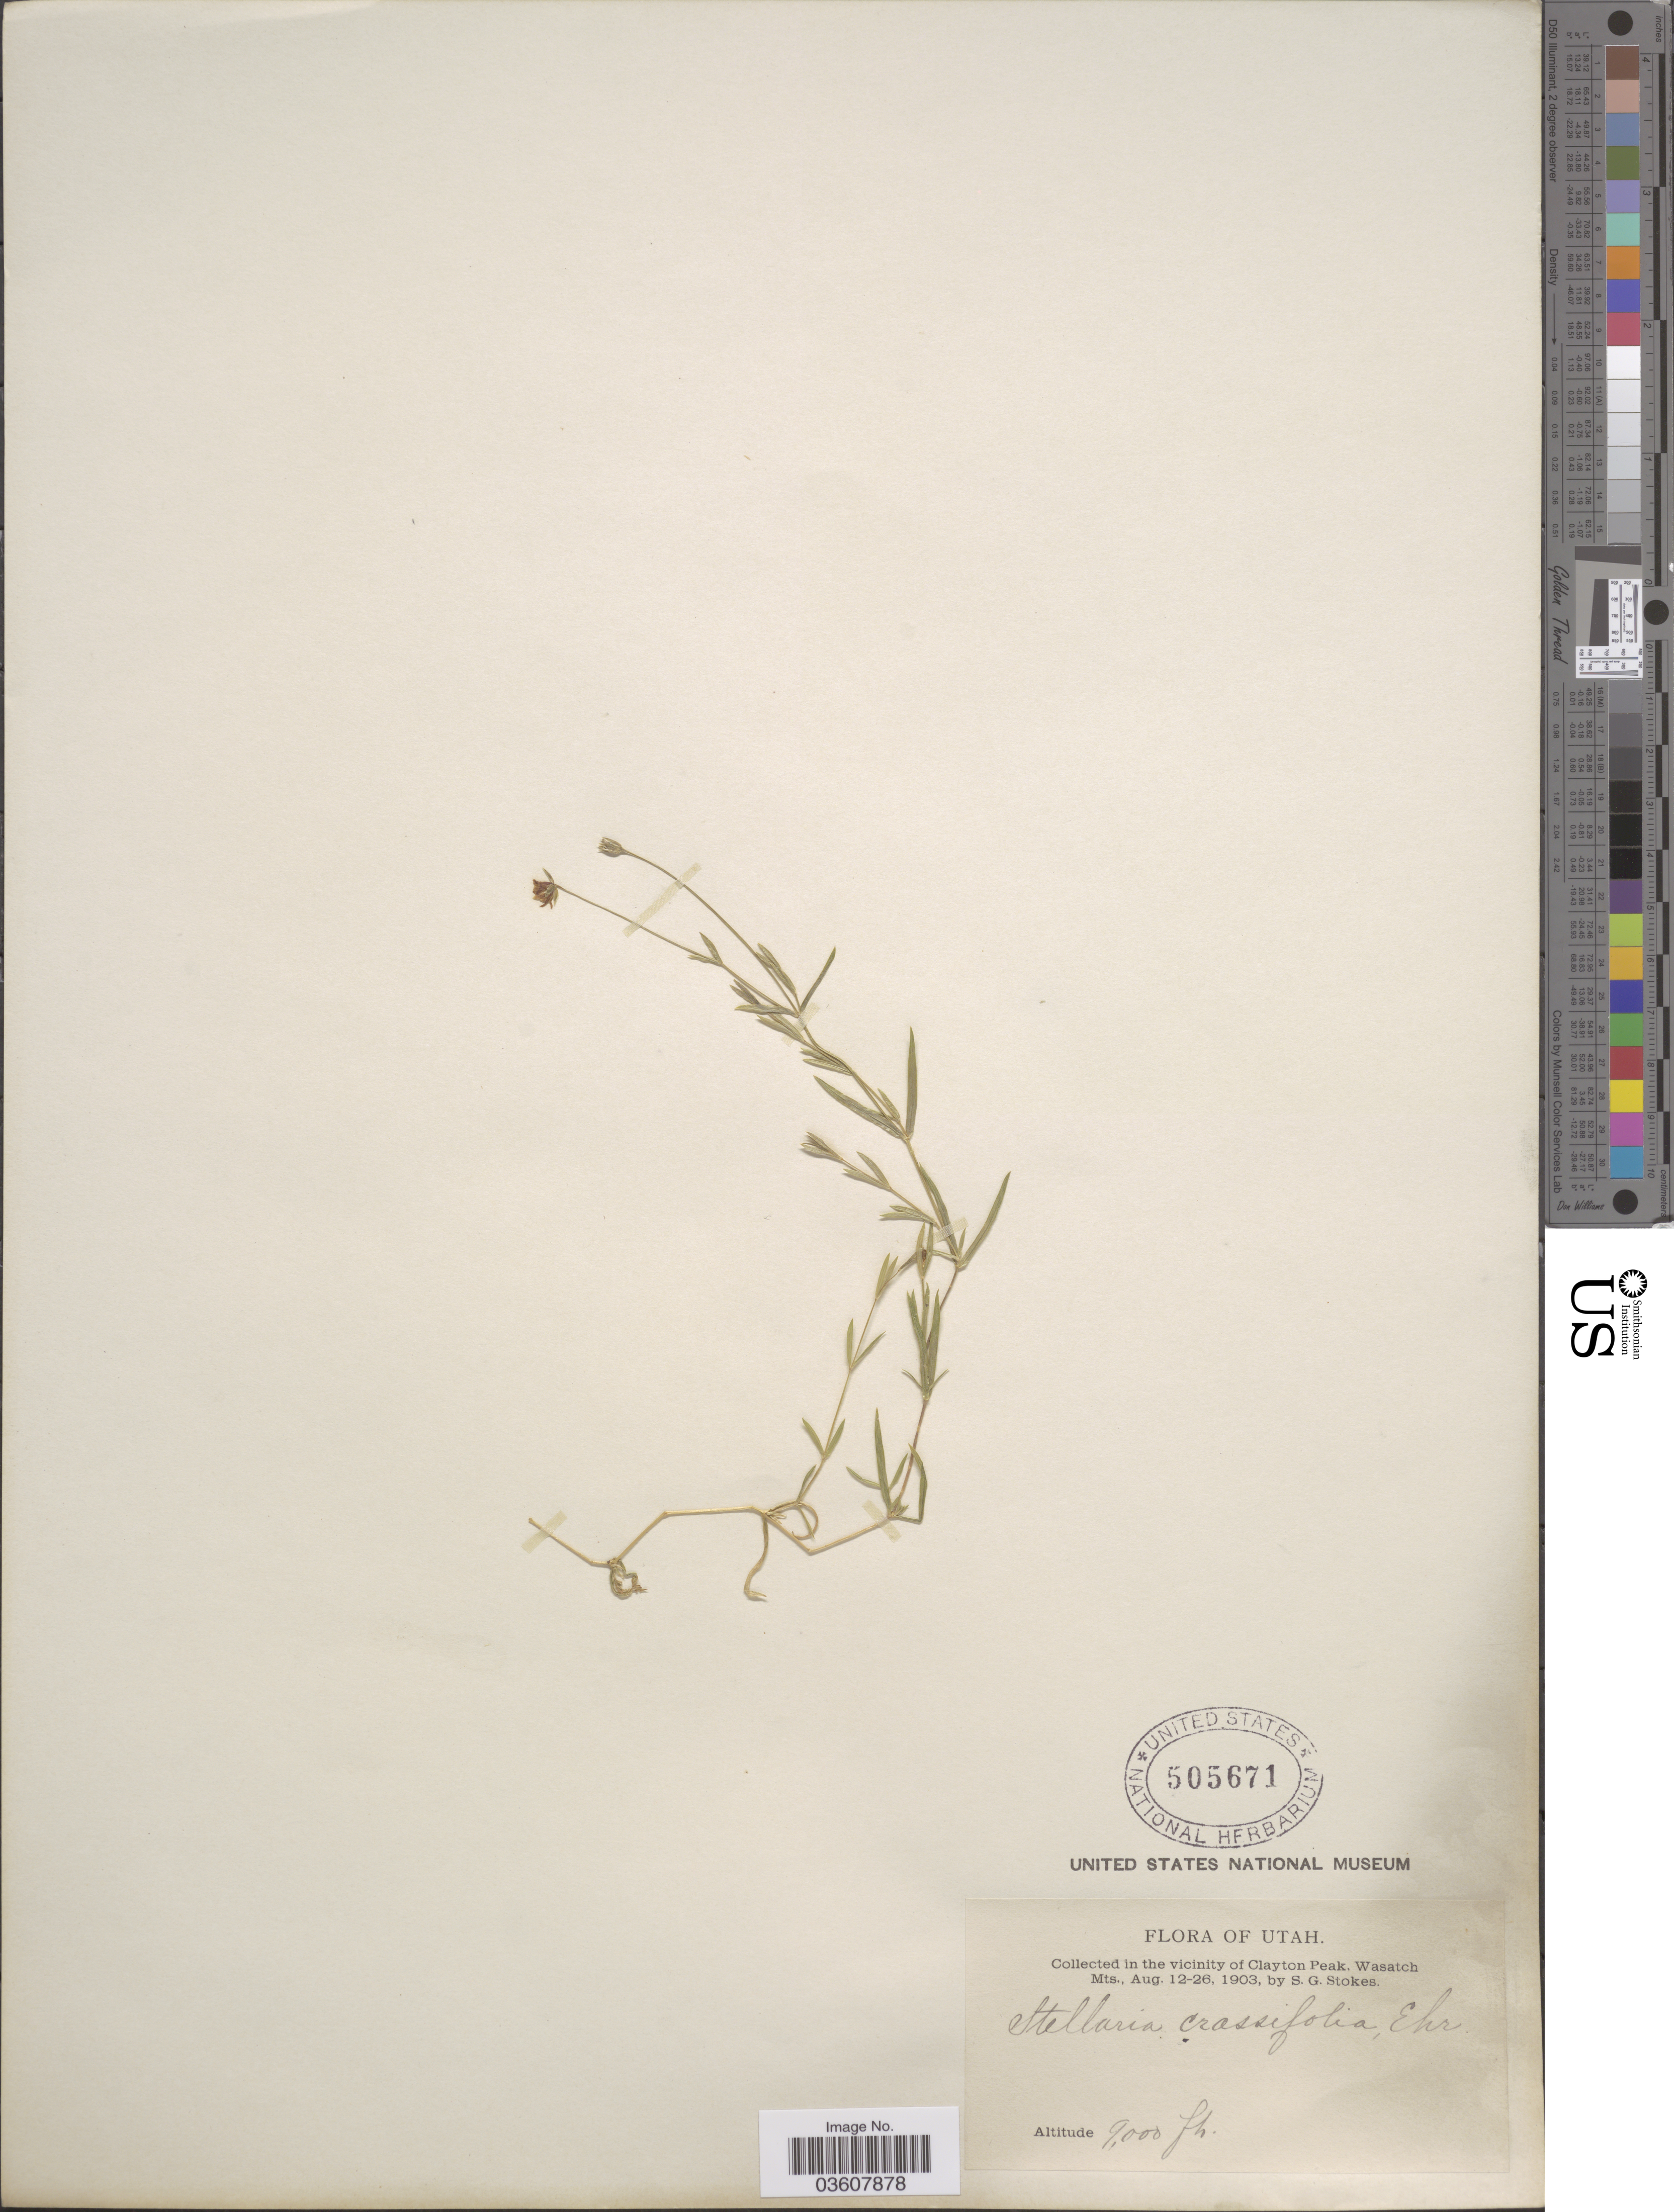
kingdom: Plantae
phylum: Tracheophyta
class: Magnoliopsida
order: Caryophyllales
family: Caryophyllaceae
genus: Stellaria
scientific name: Stellaria crassifolia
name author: Ehrh.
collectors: S. G. Stokes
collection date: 1903-08-12/1903-08-26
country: United States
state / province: Utah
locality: In the vicinity of Clayton Peak, Wasatch Mts.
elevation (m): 2743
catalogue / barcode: US 505671